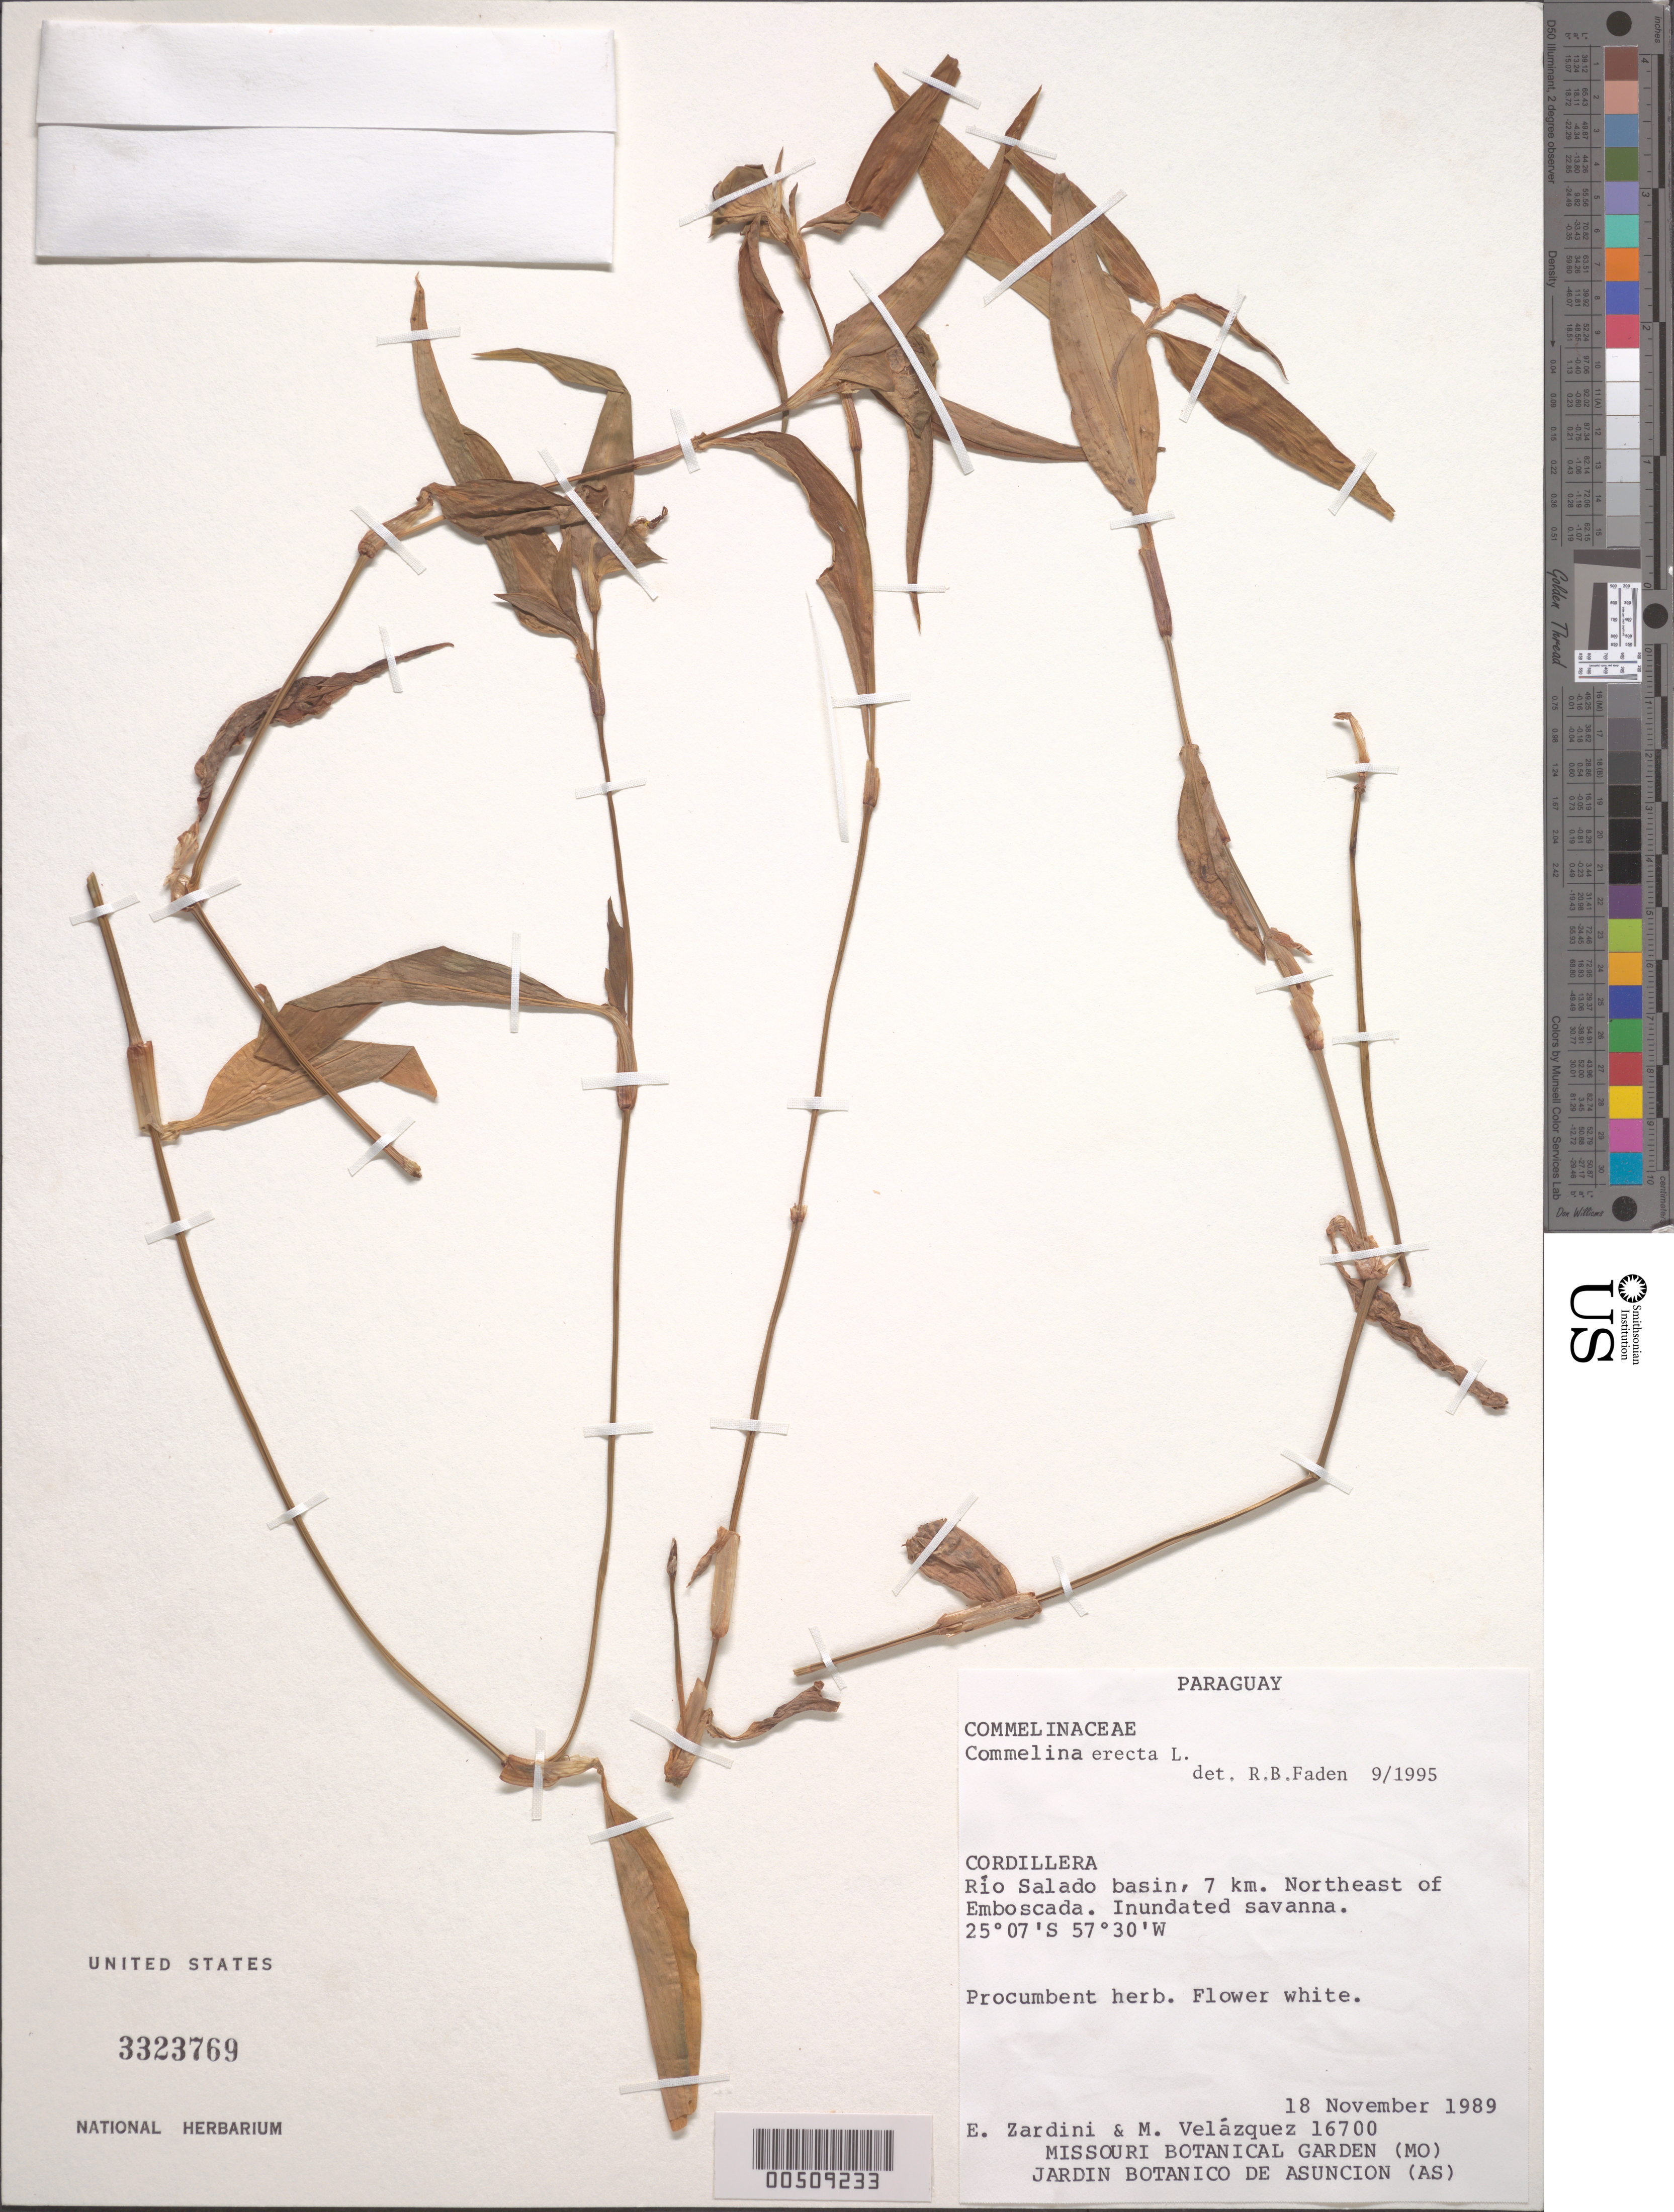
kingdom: Plantae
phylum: Tracheophyta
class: Liliopsida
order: Commelinales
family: Commelinaceae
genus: Commelina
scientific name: Commelina erecta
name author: L.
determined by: Faden, Robert B., (US), Smithsonian Institution - National Museum of Natural History (UNITED STATES)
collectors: E. M. Zardini & M. Velazquez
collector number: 16700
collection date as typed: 18 Nov 1989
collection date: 1989-11-18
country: Paraguay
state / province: Paraguarí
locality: Rio salado, ne of emboscada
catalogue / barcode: US 3323769